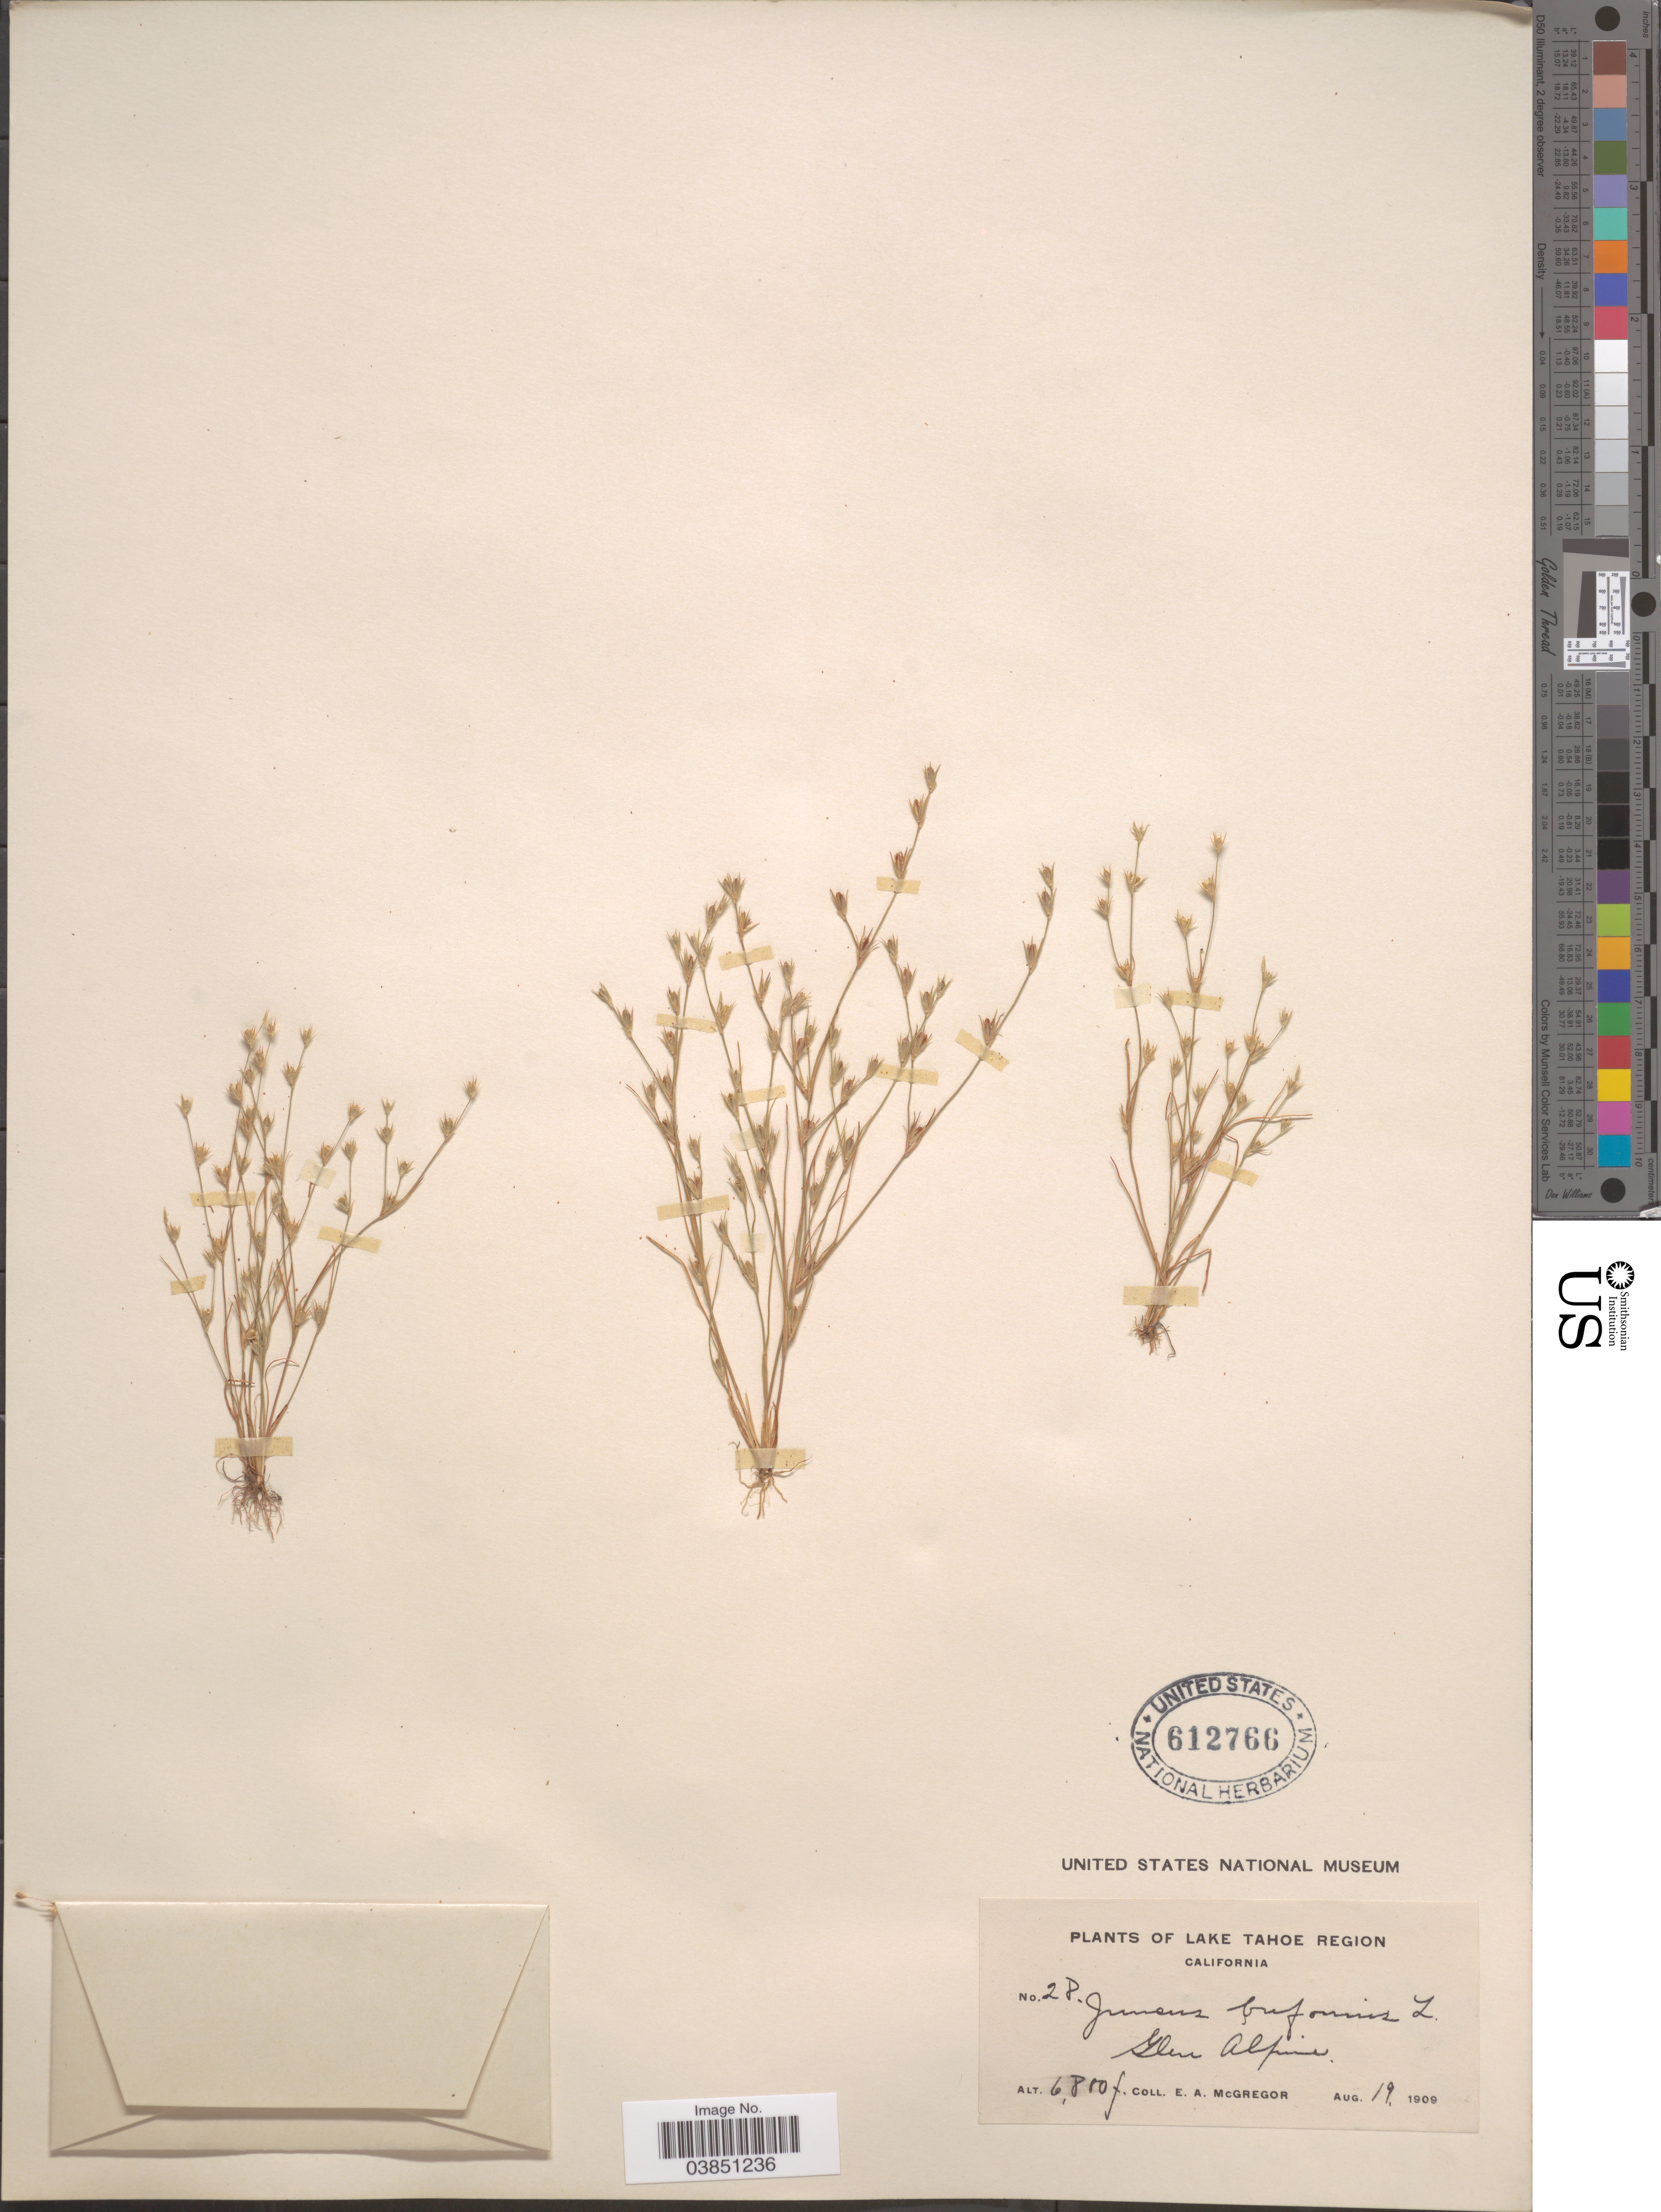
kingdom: Plantae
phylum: Tracheophyta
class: Liliopsida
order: Poales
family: Juncaceae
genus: Juncus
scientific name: Juncus bufonius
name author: L.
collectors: E. A. McGregor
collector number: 28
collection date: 1909-08-19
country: United States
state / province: California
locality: Lake Tahoe Region. Glen Alpine.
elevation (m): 2088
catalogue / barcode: US 612766